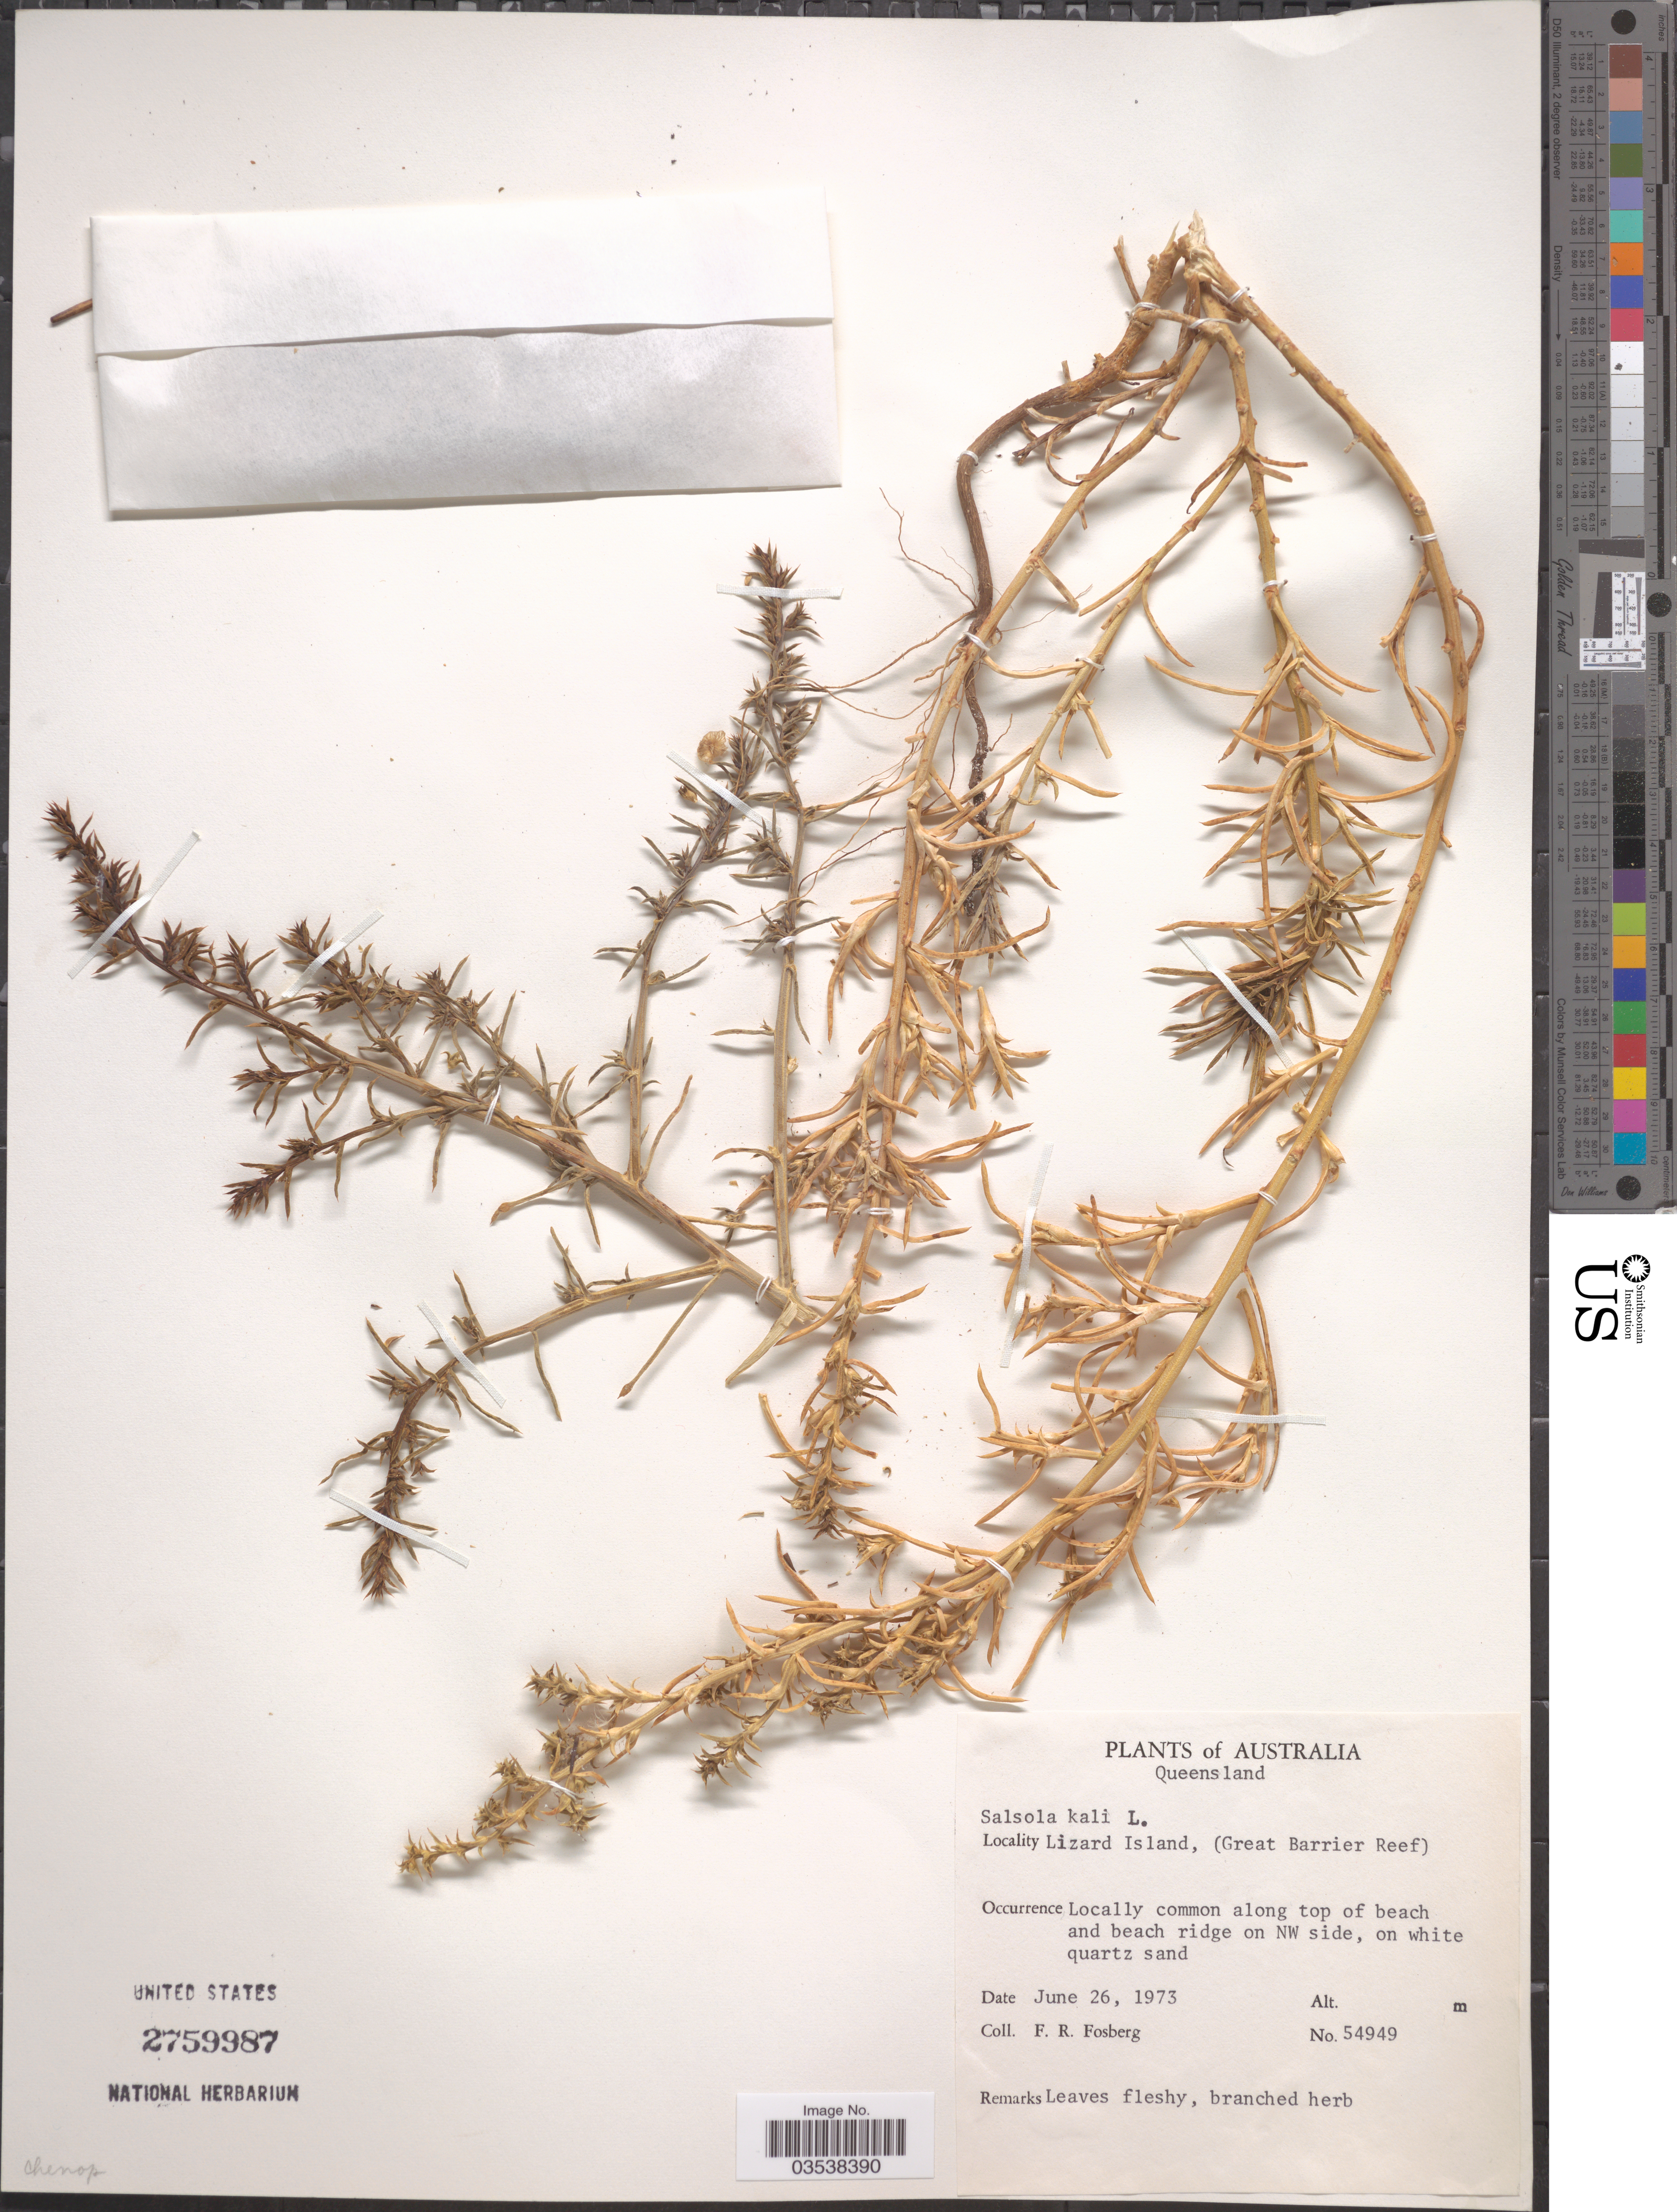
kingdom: Plantae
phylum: Tracheophyta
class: Magnoliopsida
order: Caryophyllales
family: Amaranthaceae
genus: Salsola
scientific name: Salsola kali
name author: L.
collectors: F. R. Fosberg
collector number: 54949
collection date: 1973-06-26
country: Australia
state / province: Queensland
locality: Lizard Island, (Great Barrier Reef). Along top of beach and beach ridge on NW side, on white quartz sand.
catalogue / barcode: US 2759987